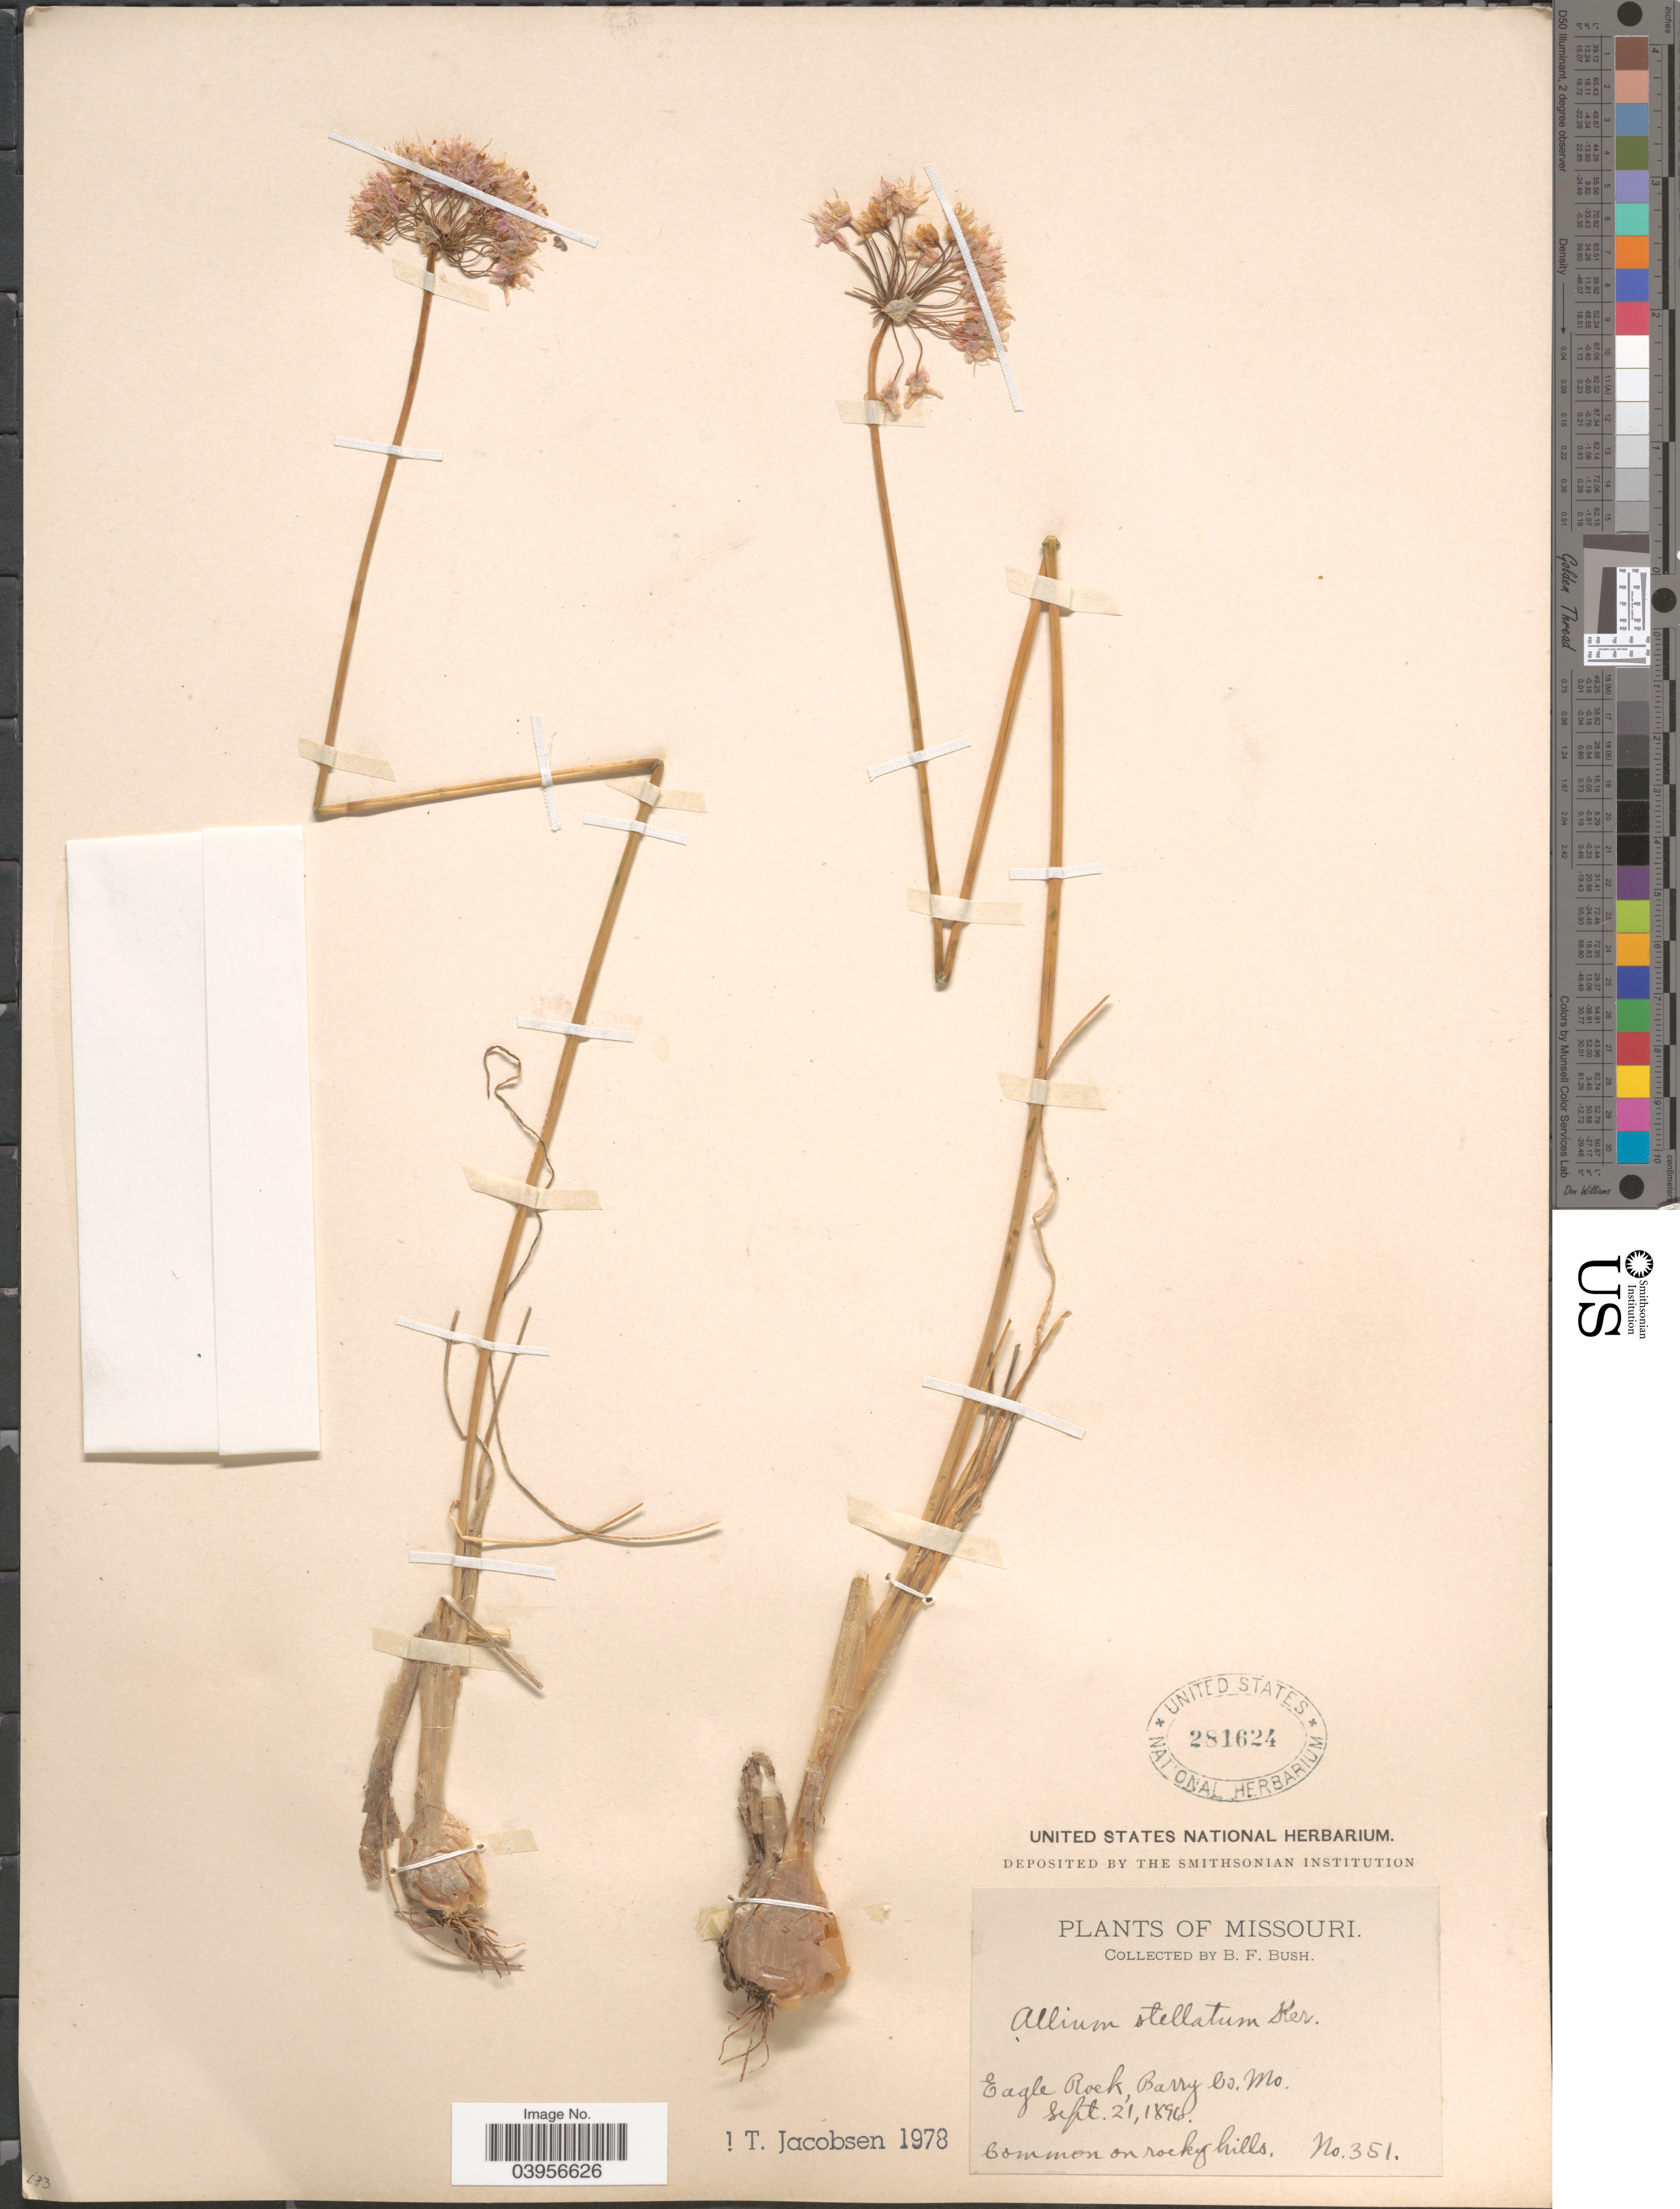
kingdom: Plantae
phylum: Tracheophyta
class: Liliopsida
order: Asparagales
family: Amaryllidaceae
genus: Allium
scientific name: Allium stellatum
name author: Nutt. ex Ker Gawl.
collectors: B. F. Bush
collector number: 351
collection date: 1896-09-21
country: United States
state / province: Missouri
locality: Eagle Rock, Barry Co. On rocky hills.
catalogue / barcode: US 281624